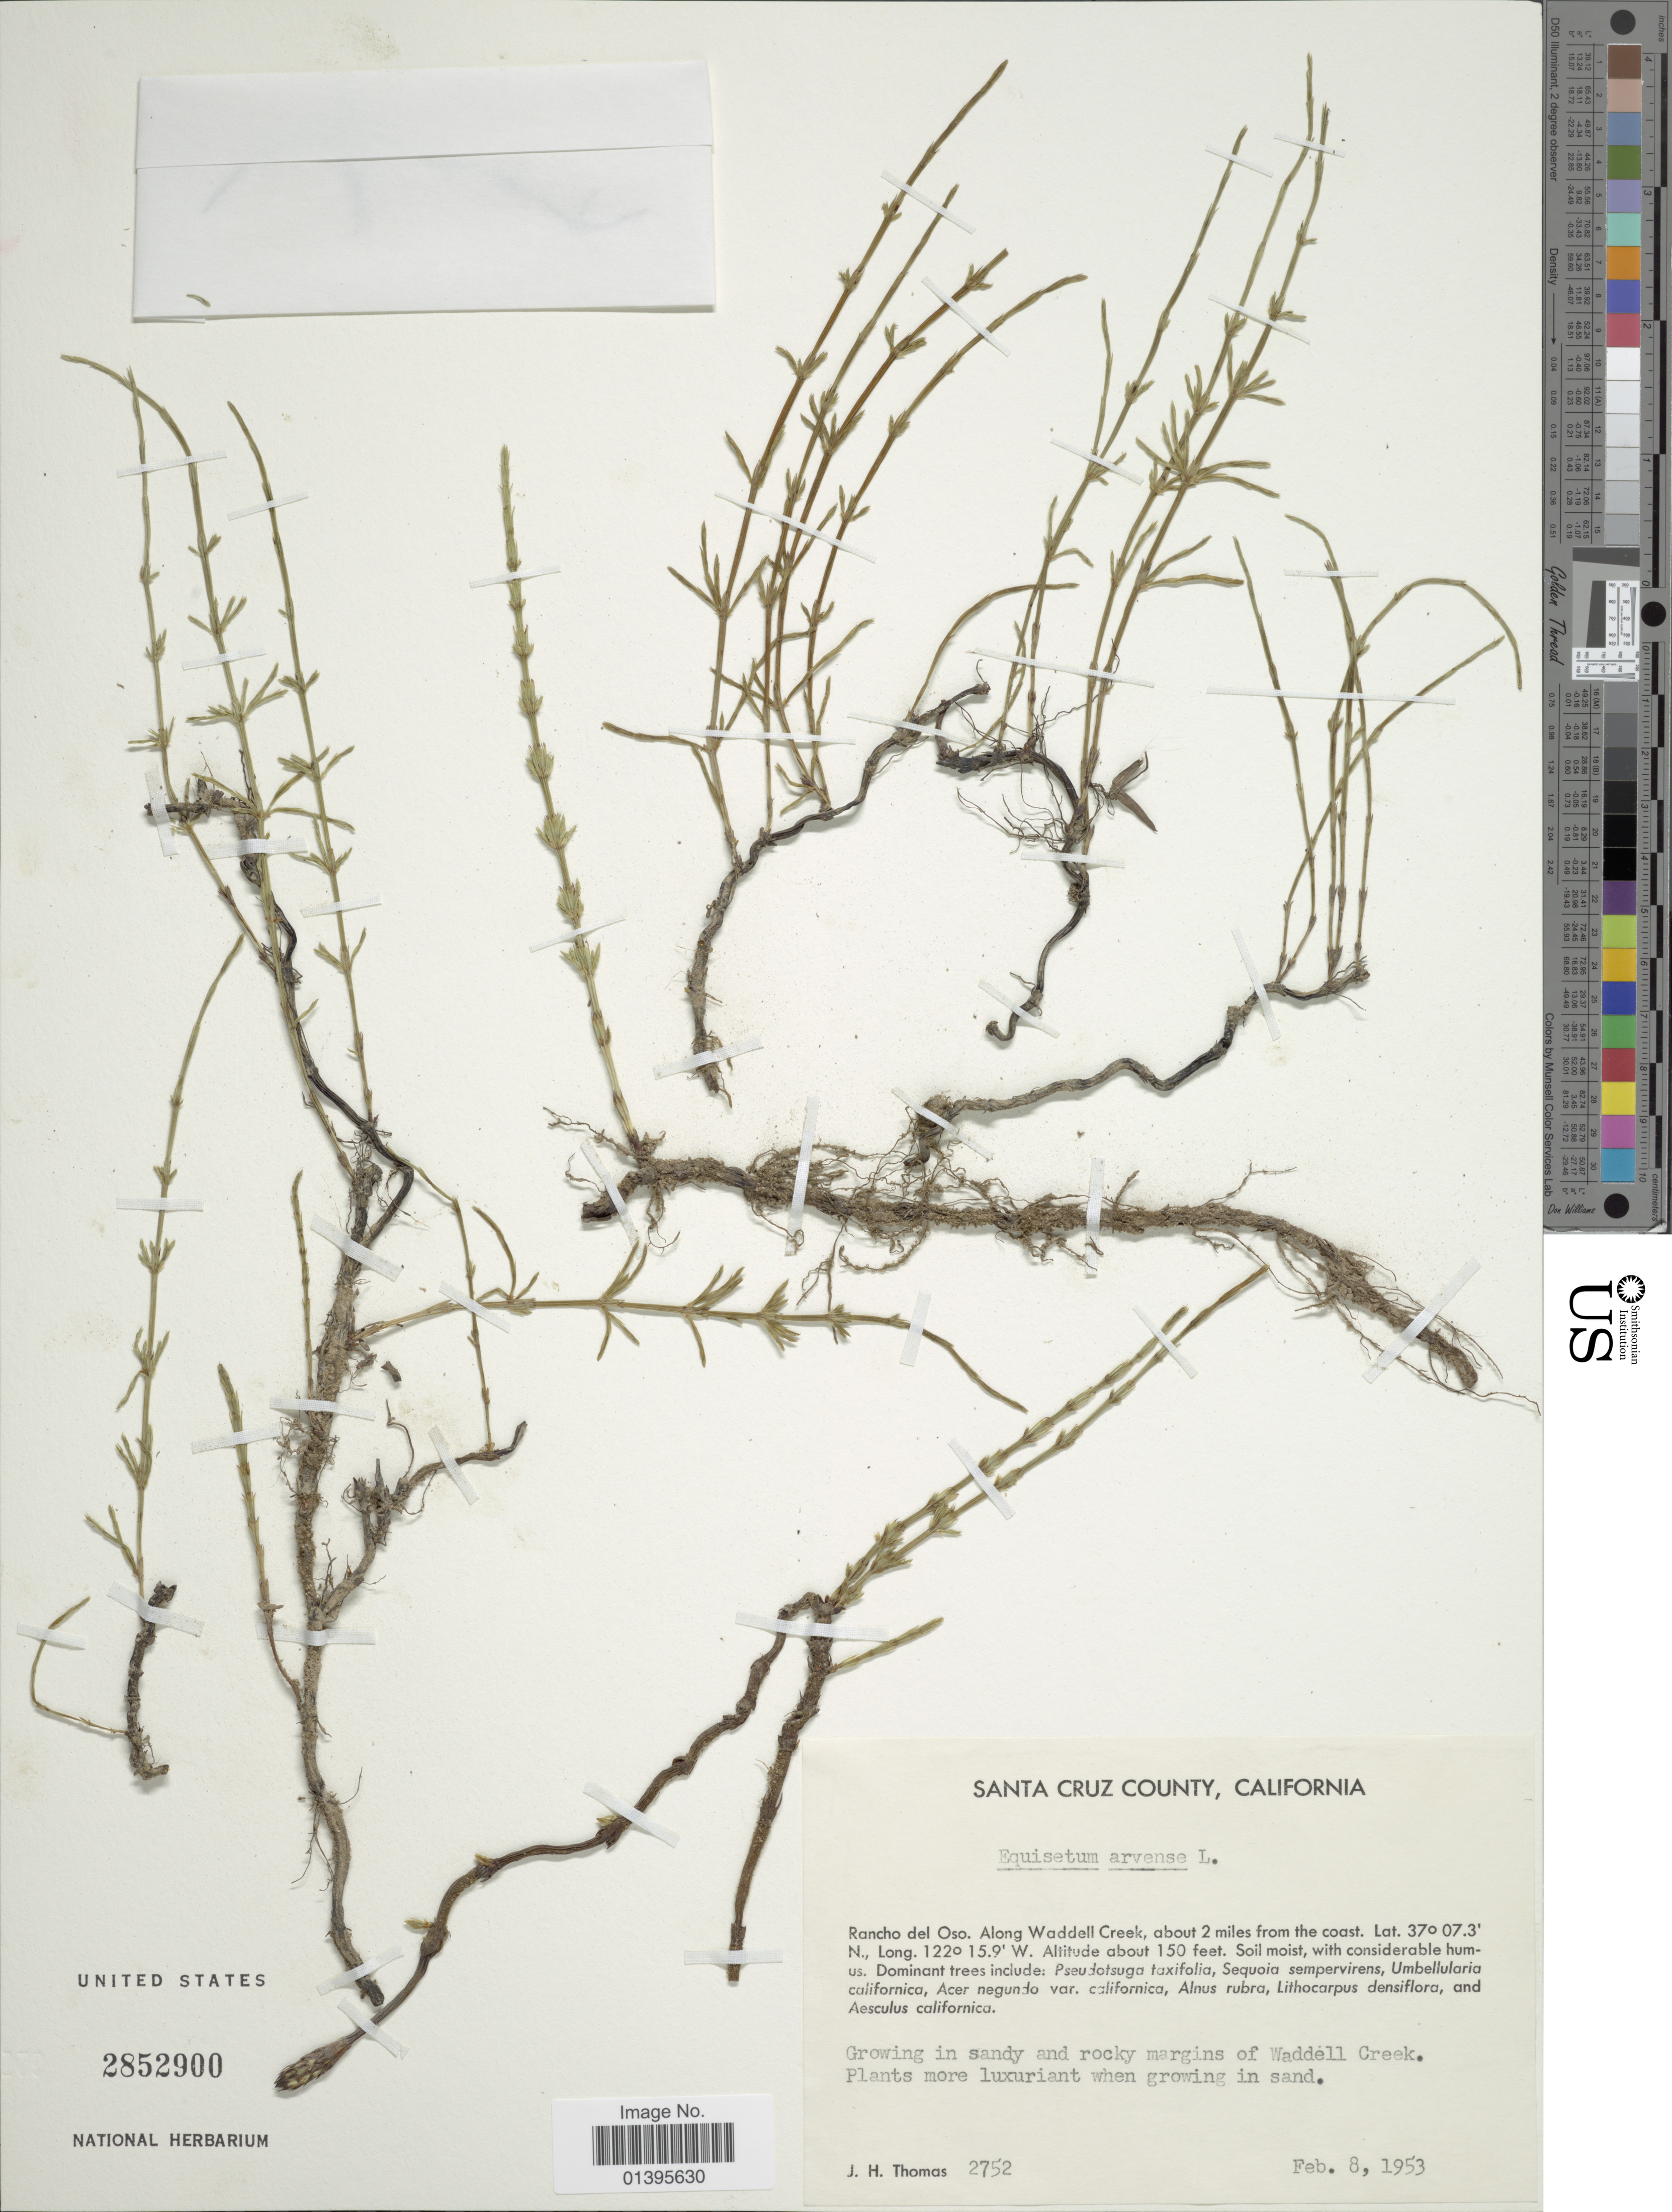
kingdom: Plantae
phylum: Tracheophyta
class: Polypodiopsida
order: Equisetales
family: Equisetaceae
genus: Equisetum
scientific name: Equisetum arvense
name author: L.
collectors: J. H. Thomas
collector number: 2752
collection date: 1953-02-08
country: United States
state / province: California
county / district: Santa Cruz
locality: Santa Cruz County, Rancho del Oso. along Waddell Creek, about 2 miles from the coast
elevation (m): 46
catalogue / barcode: US 2852900